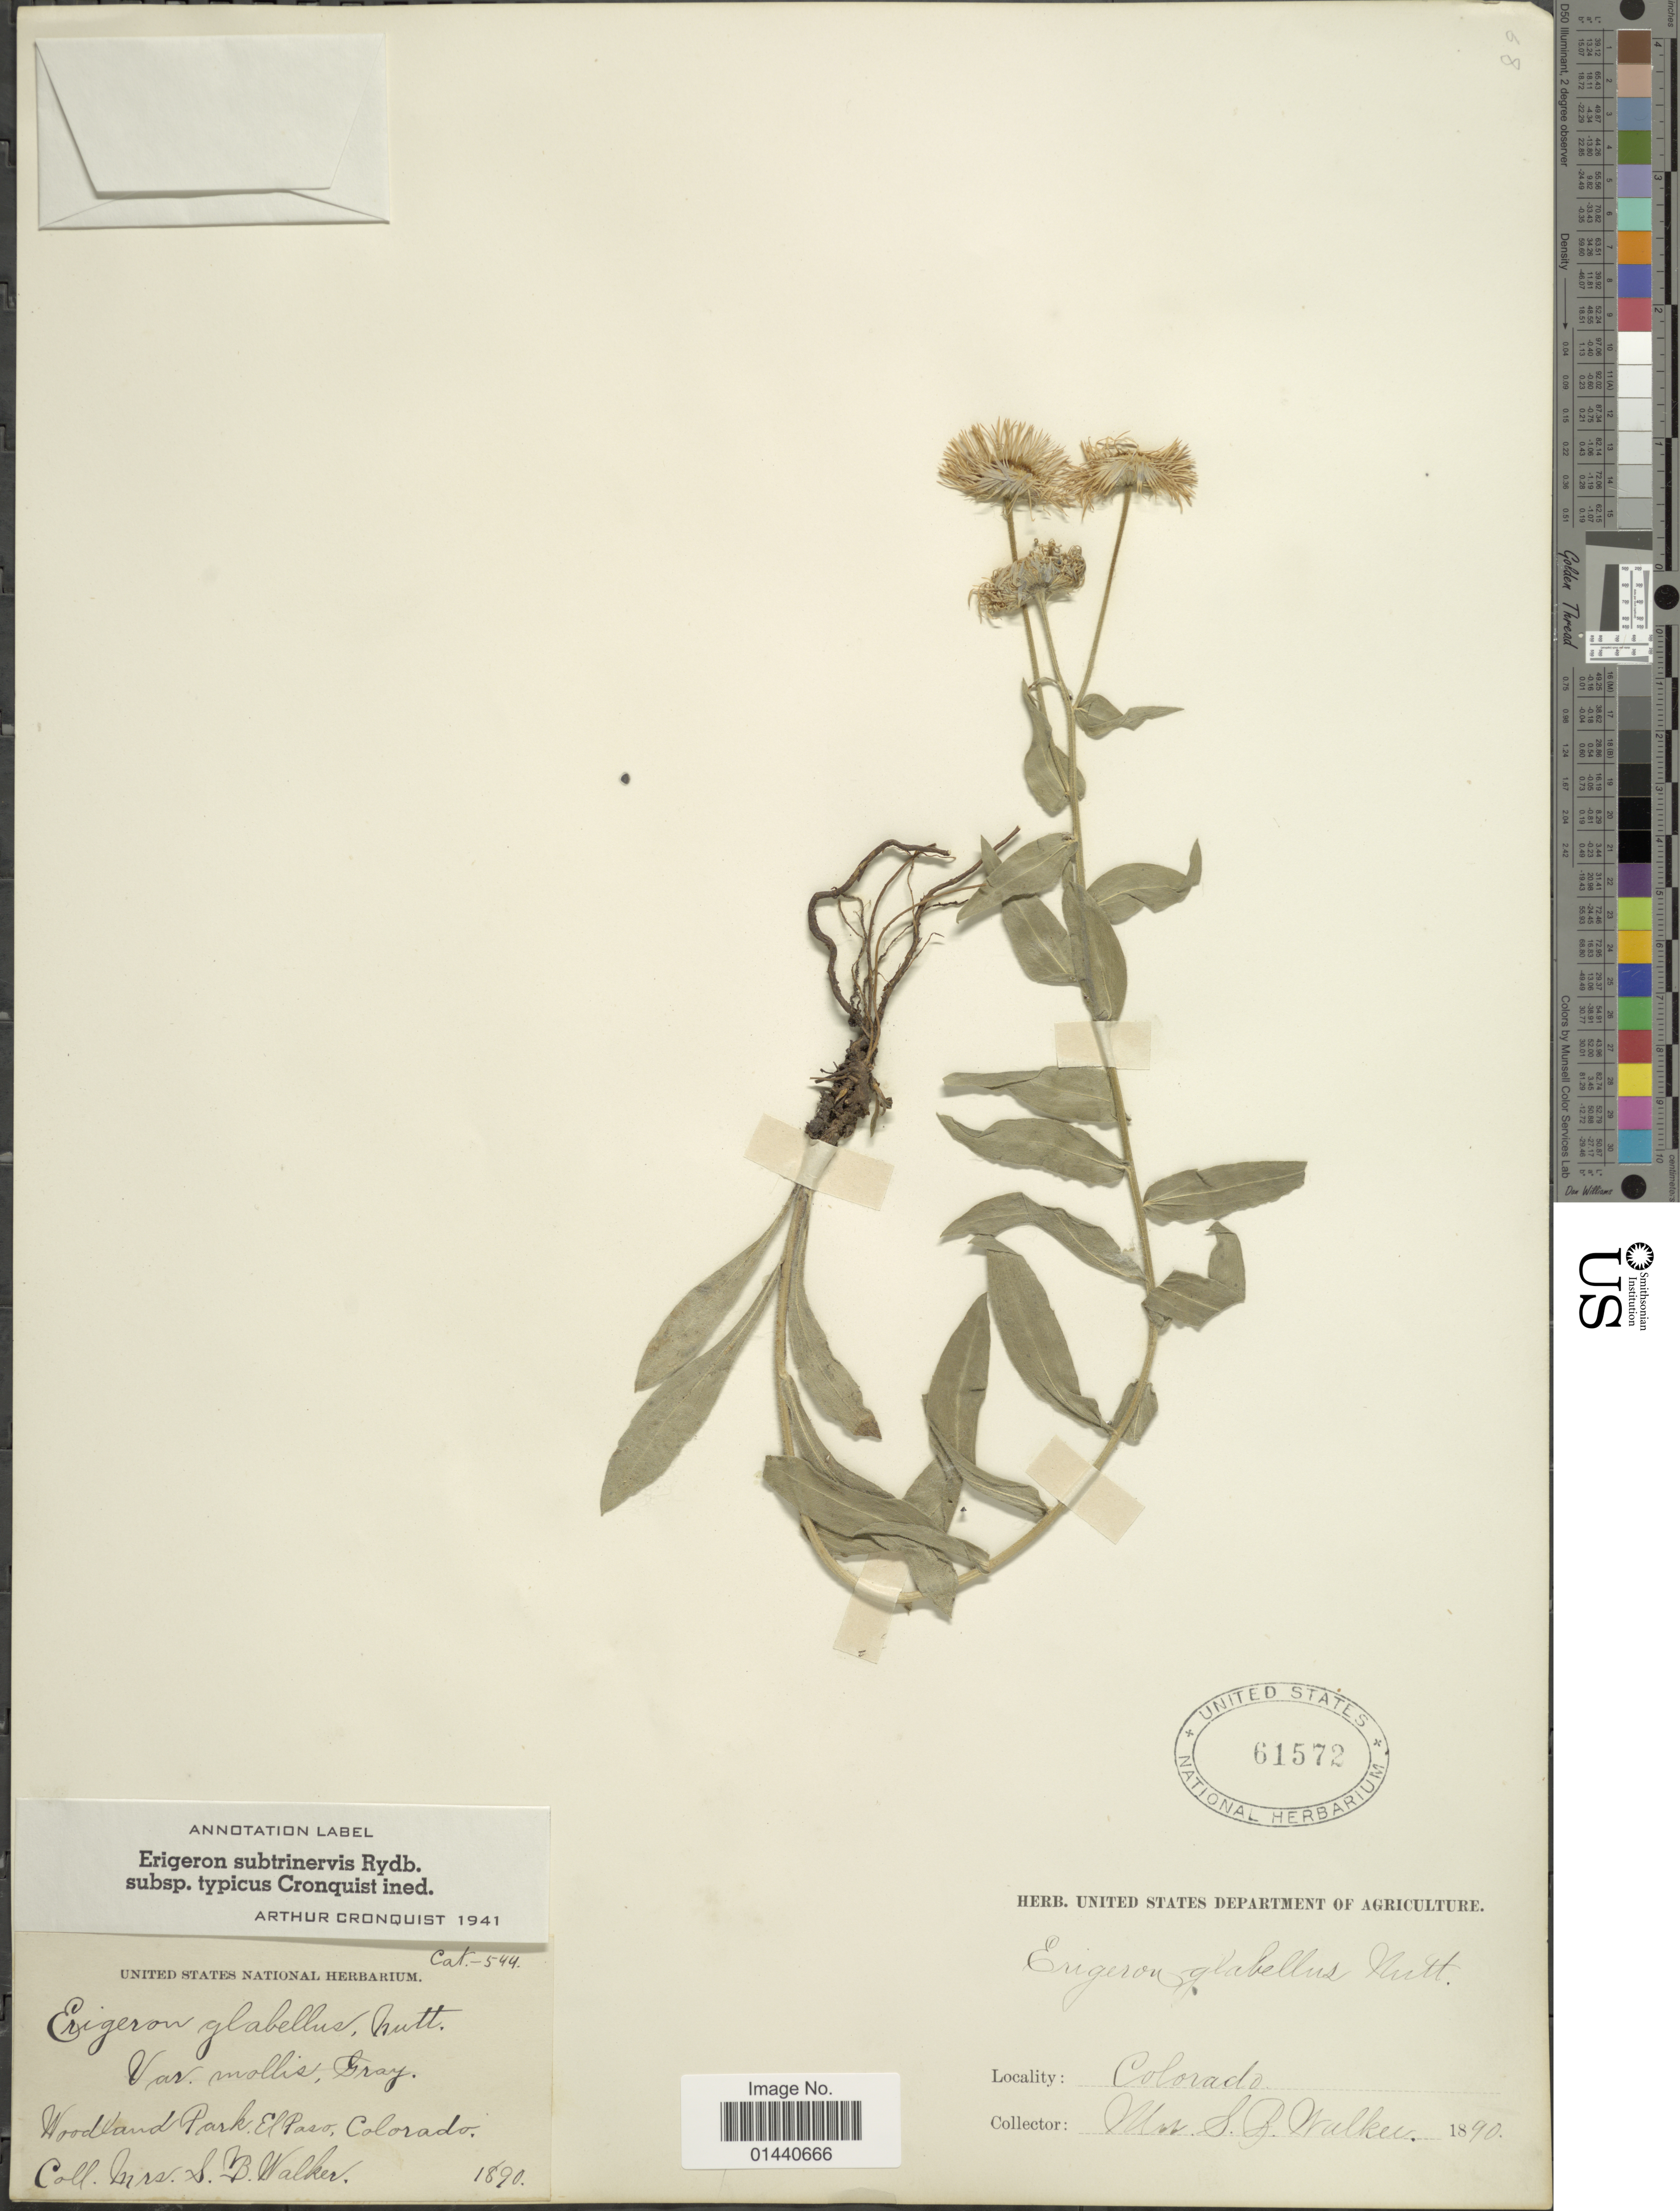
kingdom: Plantae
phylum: Tracheophyta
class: Magnoliopsida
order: Asterales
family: Asteraceae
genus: Erigeron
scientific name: Erigeron subtrinervis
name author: Rydb. ex Porter & Britton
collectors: S. Walker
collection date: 1890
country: United States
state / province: Colorado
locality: Woodland Park. El Paso.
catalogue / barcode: US 61572